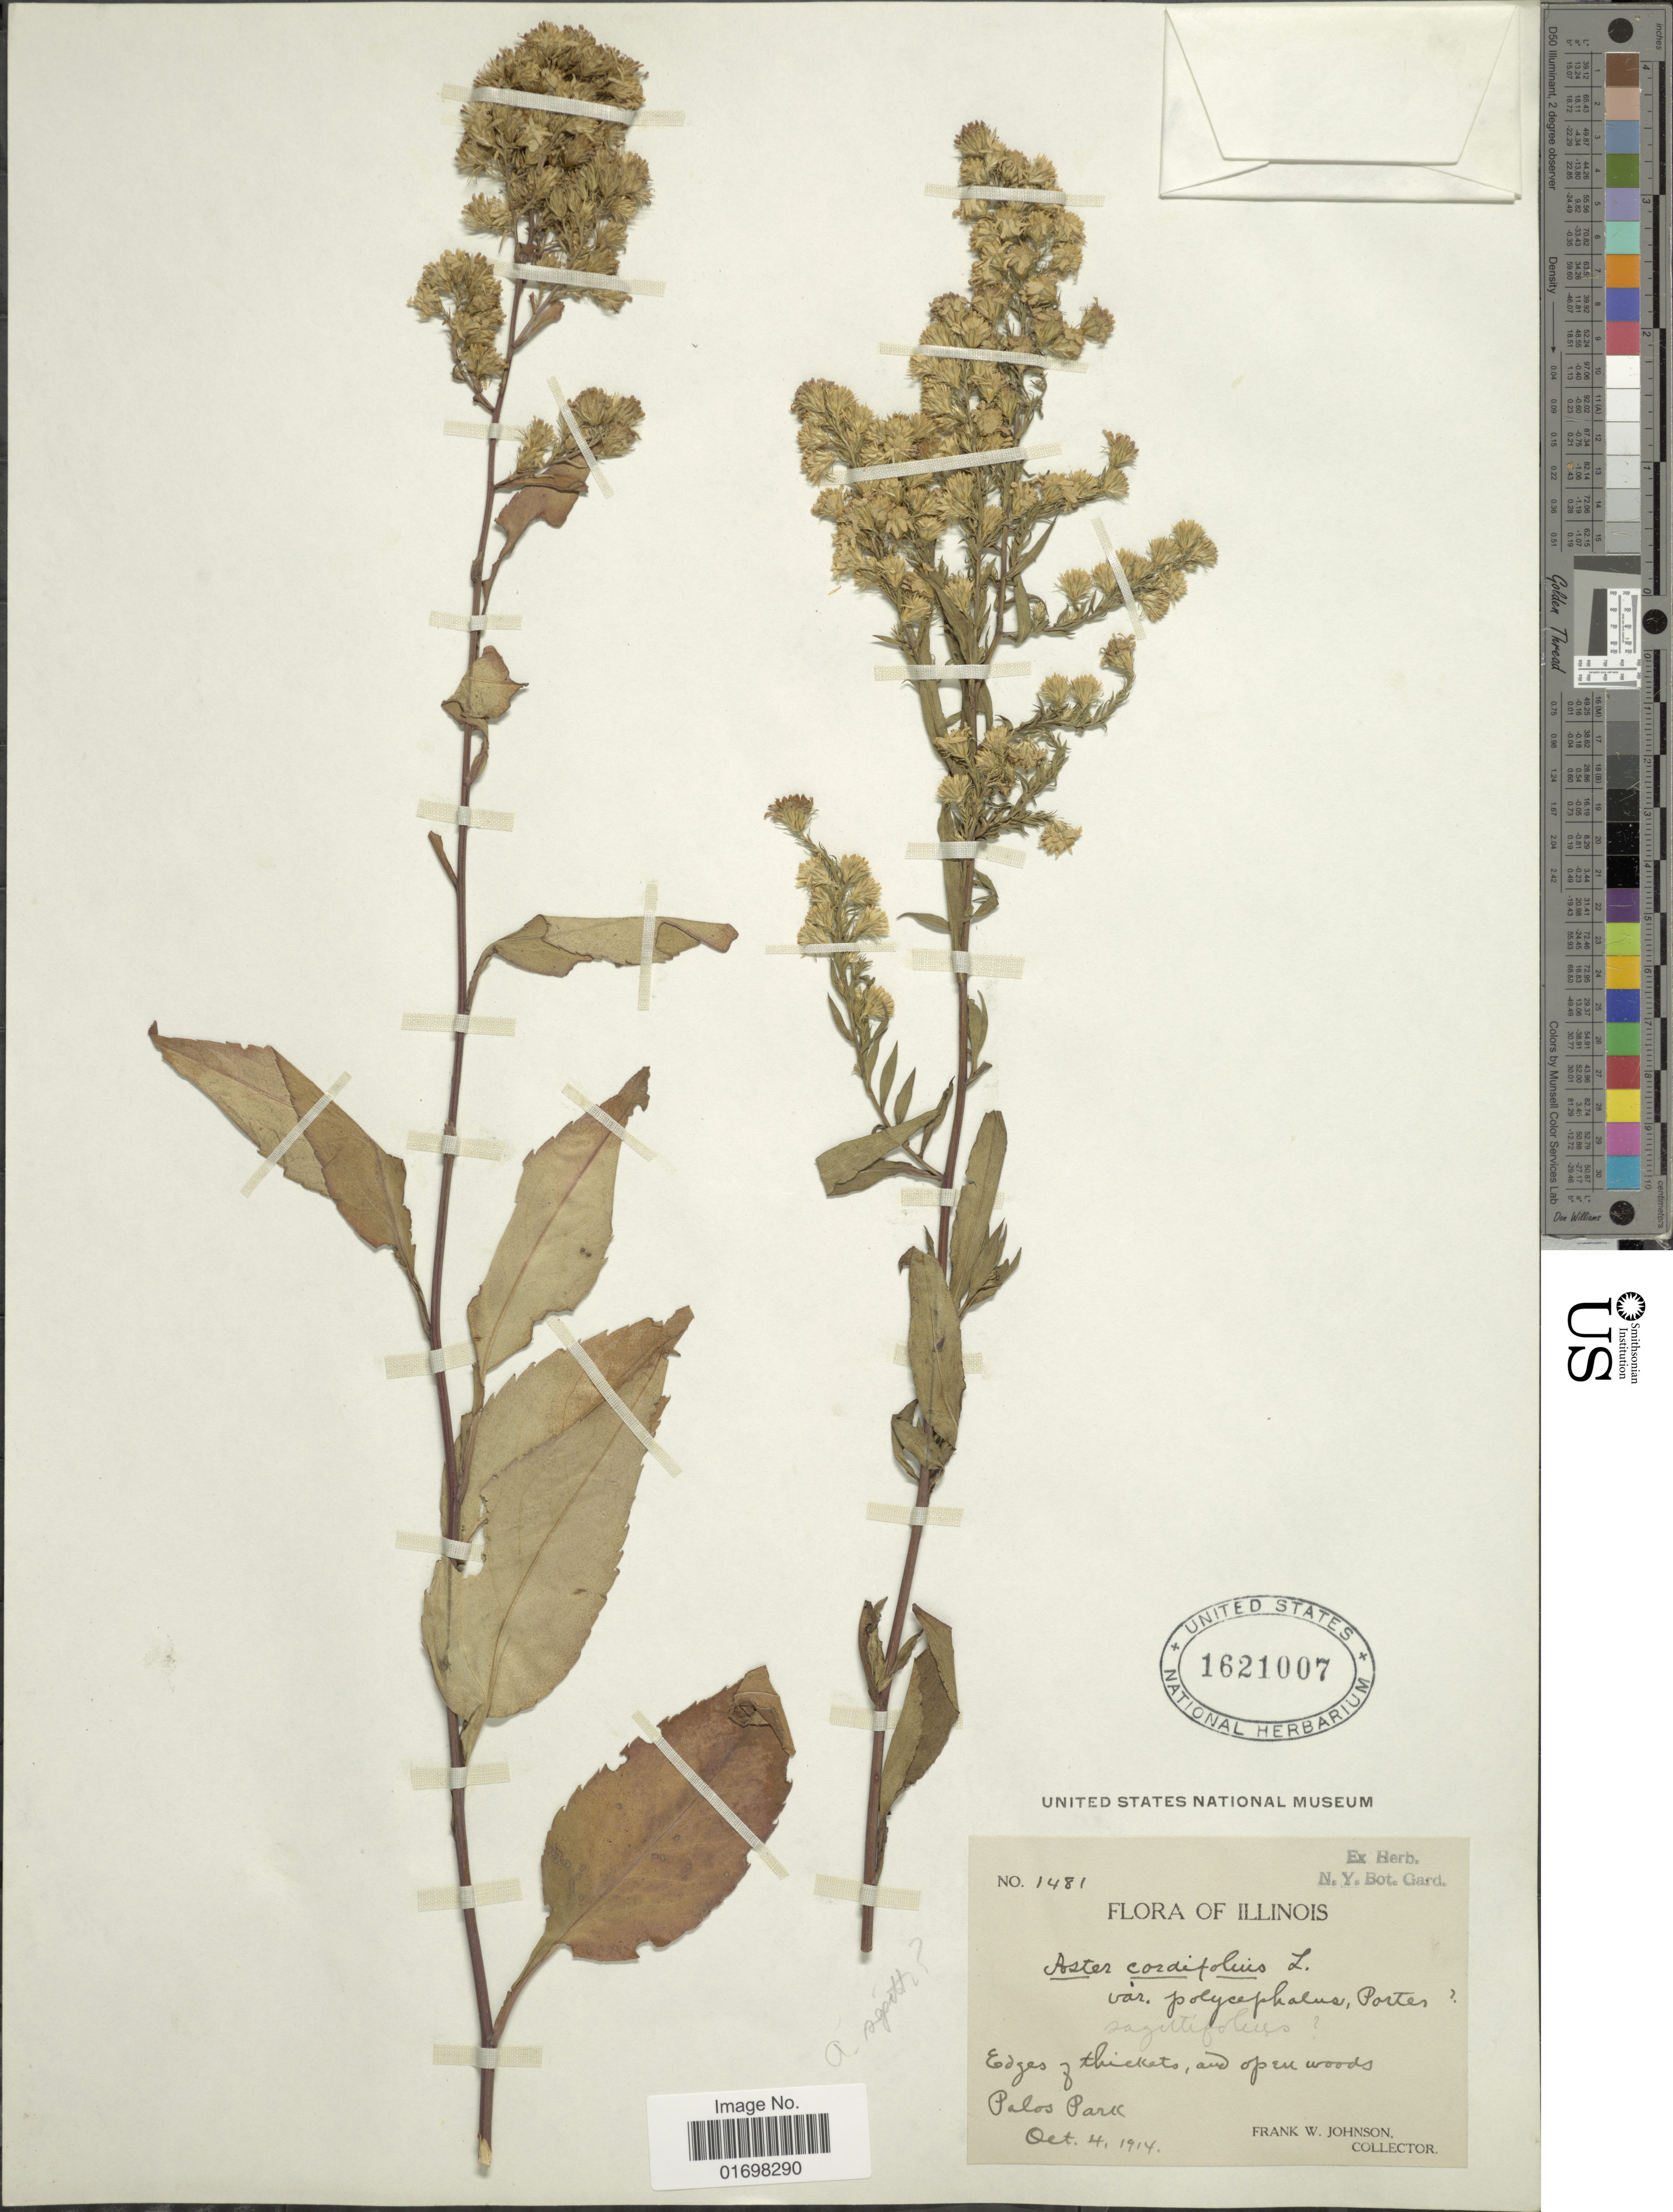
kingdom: Plantae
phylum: Tracheophyta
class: Magnoliopsida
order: Asterales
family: Asteraceae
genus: Symphyotrichum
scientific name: Symphyotrichum cordifolium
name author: (L.) G.L. Nesom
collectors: F. W. Johnson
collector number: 1481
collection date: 1914-10-04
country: United States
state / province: Illinois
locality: Edges of thickets, and open woods, Palos Park.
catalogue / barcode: US 1621007